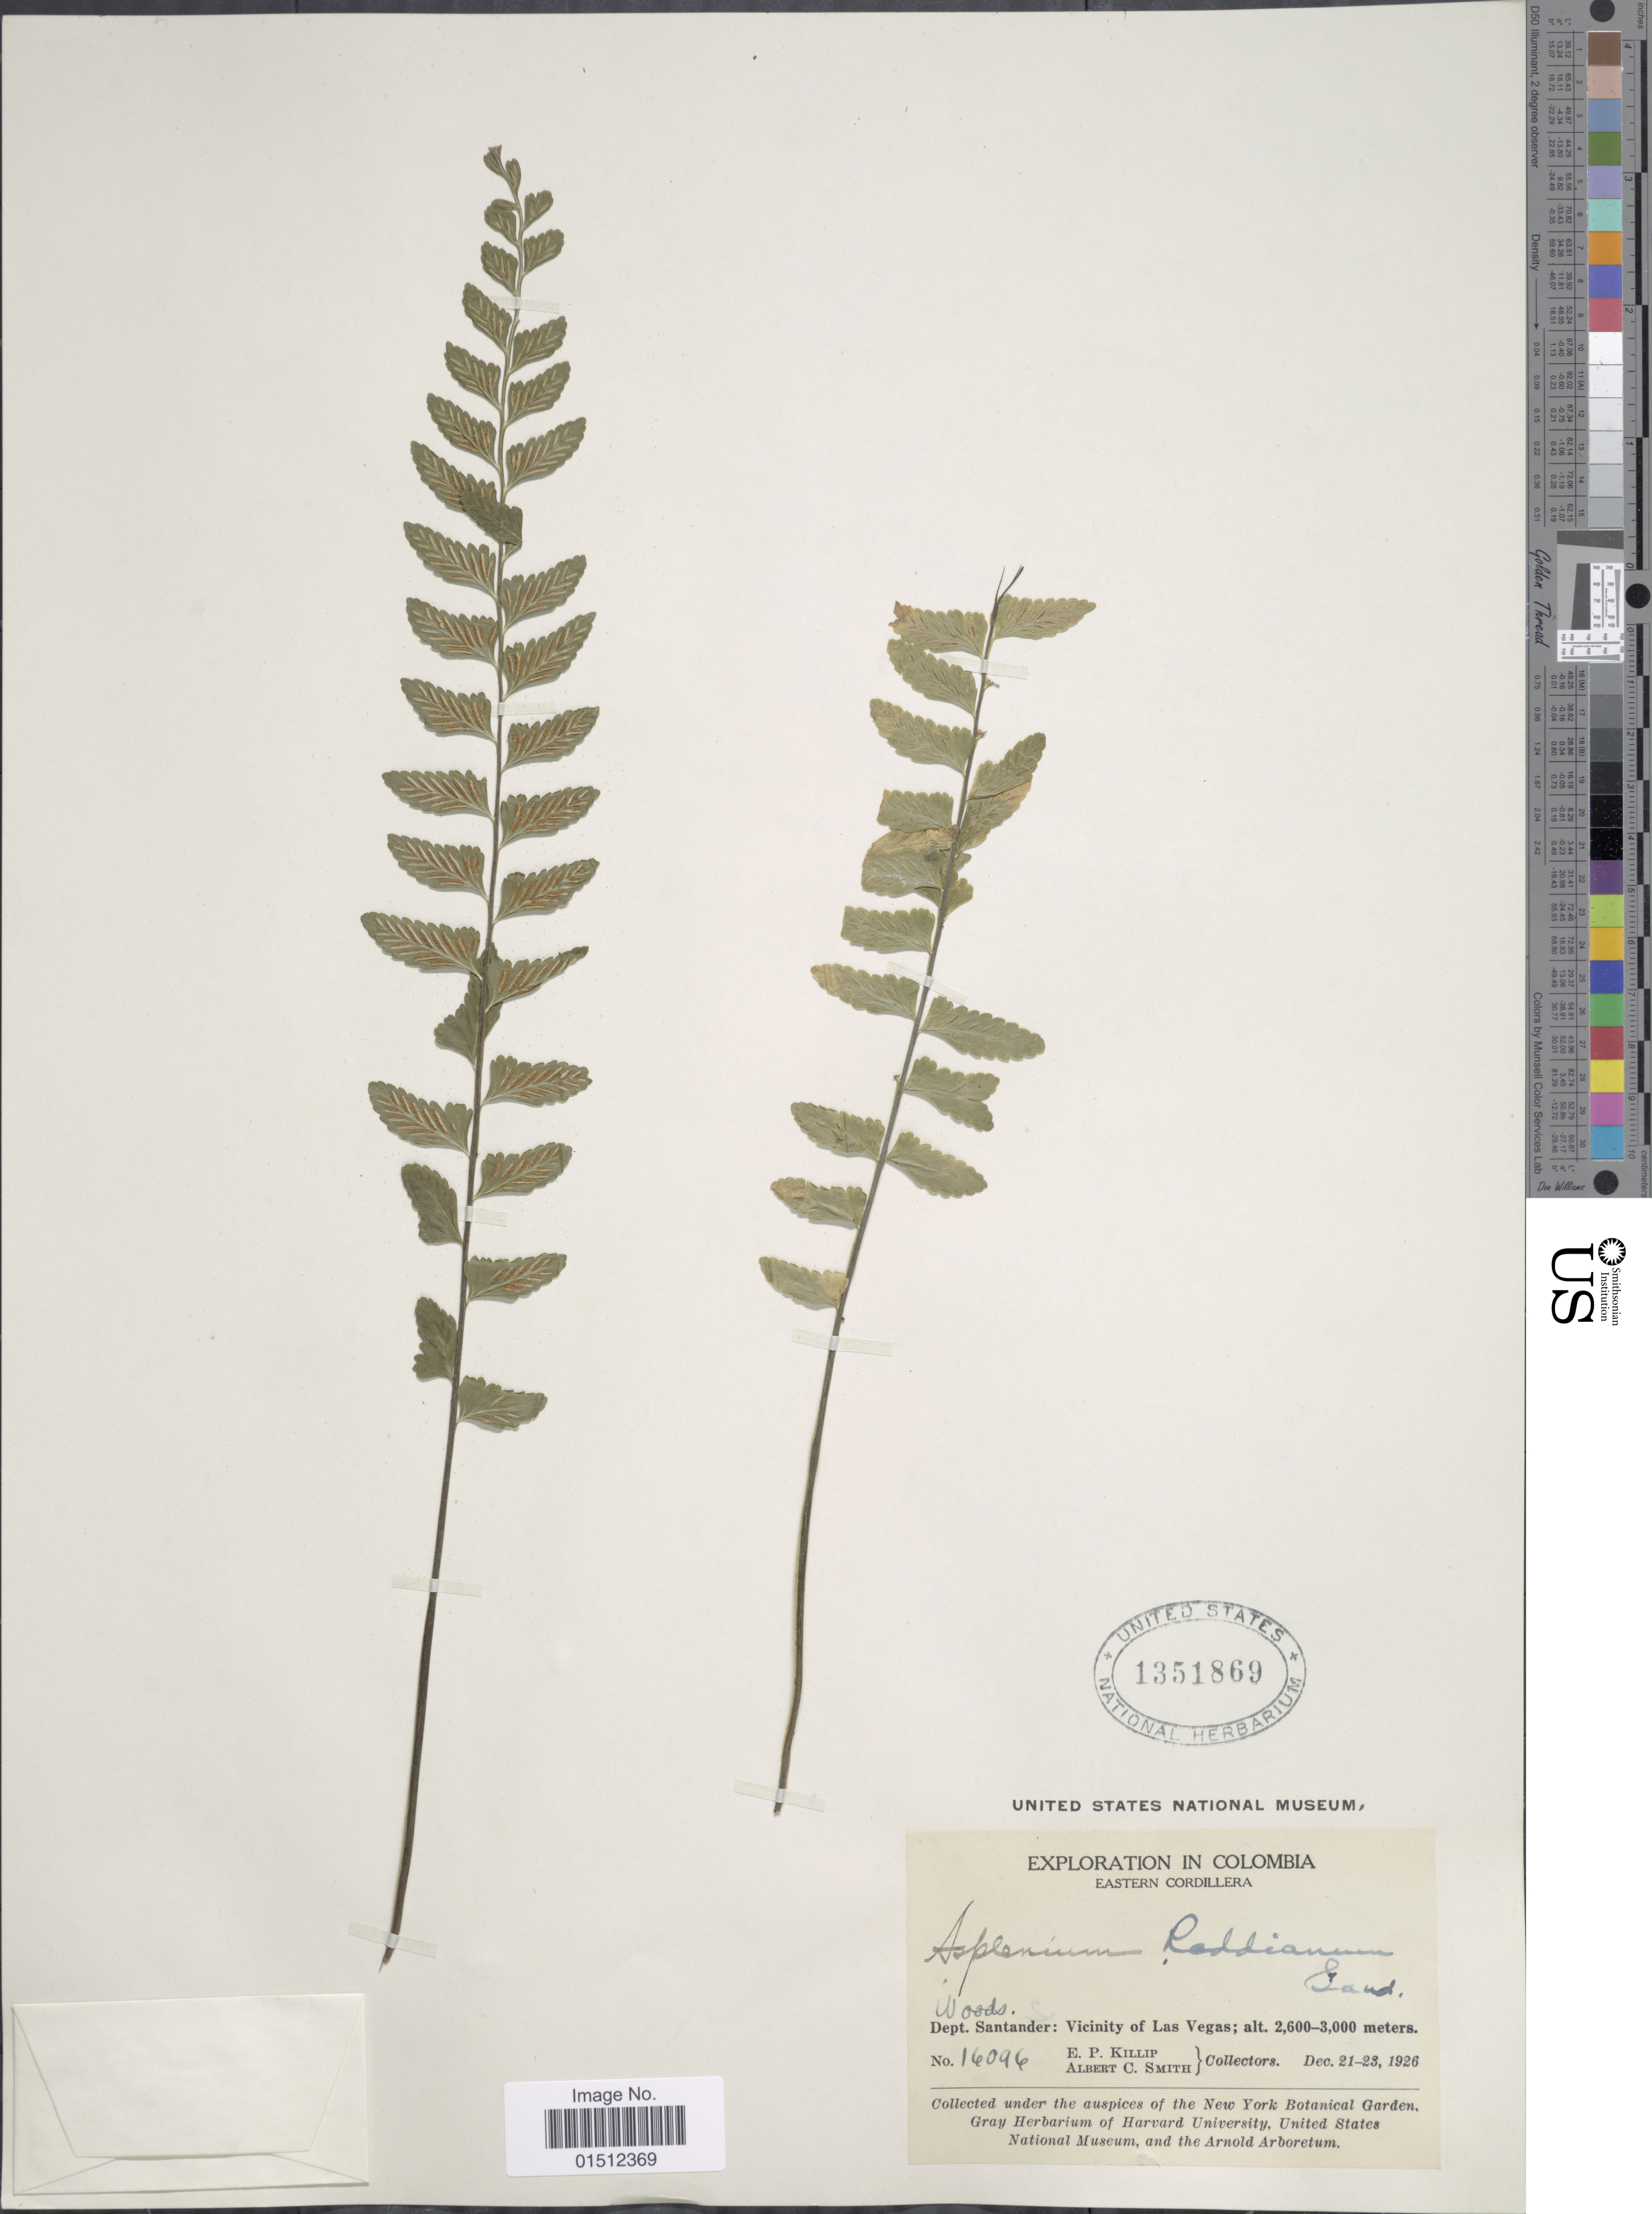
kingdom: Plantae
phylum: Tracheophyta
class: Polypodiopsida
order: Polypodiales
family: Aspleniaceae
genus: Asplenium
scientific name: Asplenium raddianum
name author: Gaudich.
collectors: E. P. Killip & A. C. Smith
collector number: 160496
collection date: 1926-12-21/1926-12-23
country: Colombia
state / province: Santander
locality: Colombia, Eastern Cordillera, Dept. Santander: Vicinity of Las Vegas.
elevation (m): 2600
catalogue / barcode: US 1351869